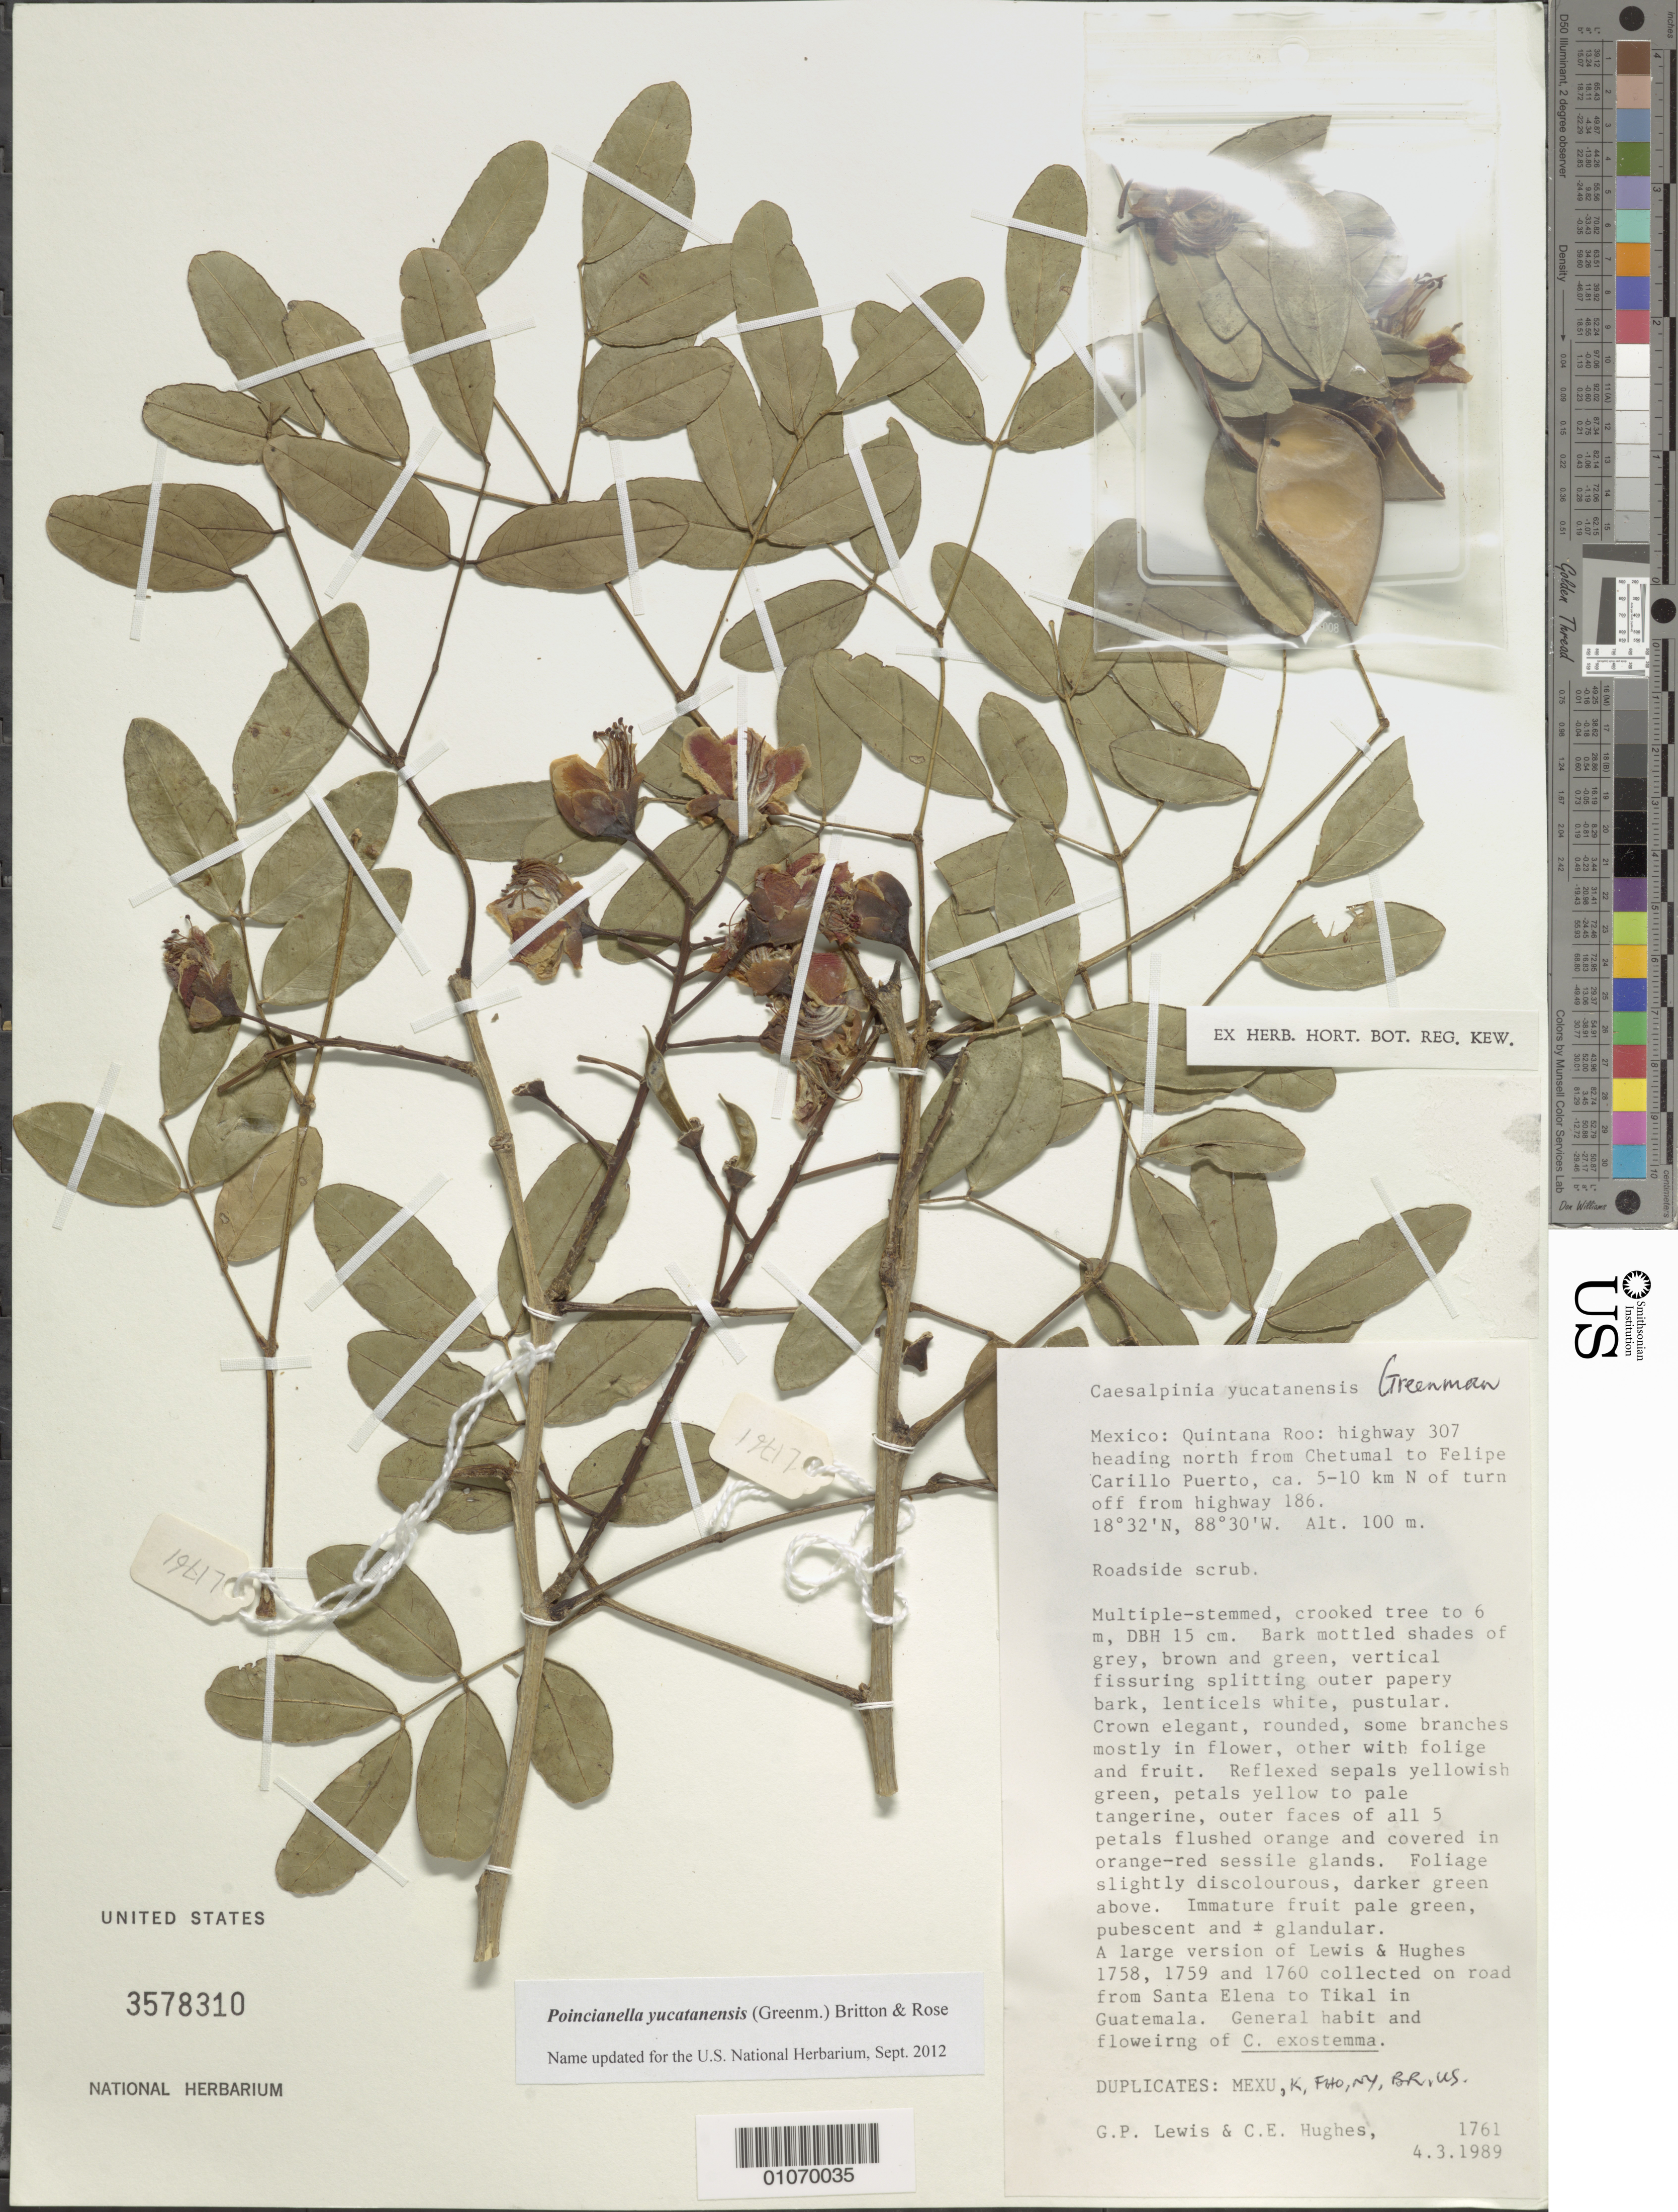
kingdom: Plantae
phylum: Tracheophyta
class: Magnoliopsida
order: Fabales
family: Fabaceae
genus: Erythrostemon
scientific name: Erythrostemon yucatanensis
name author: (Greenm.) Gagnon & G.P. Lewis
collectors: G. P. Lewis & C. Hughes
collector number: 1761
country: Mexico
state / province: Quintana Roo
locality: Highway 307 heading N from Chetumal to Felipe Carillo Puerto, N of turn off from highway 186.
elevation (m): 100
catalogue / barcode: US 3578310